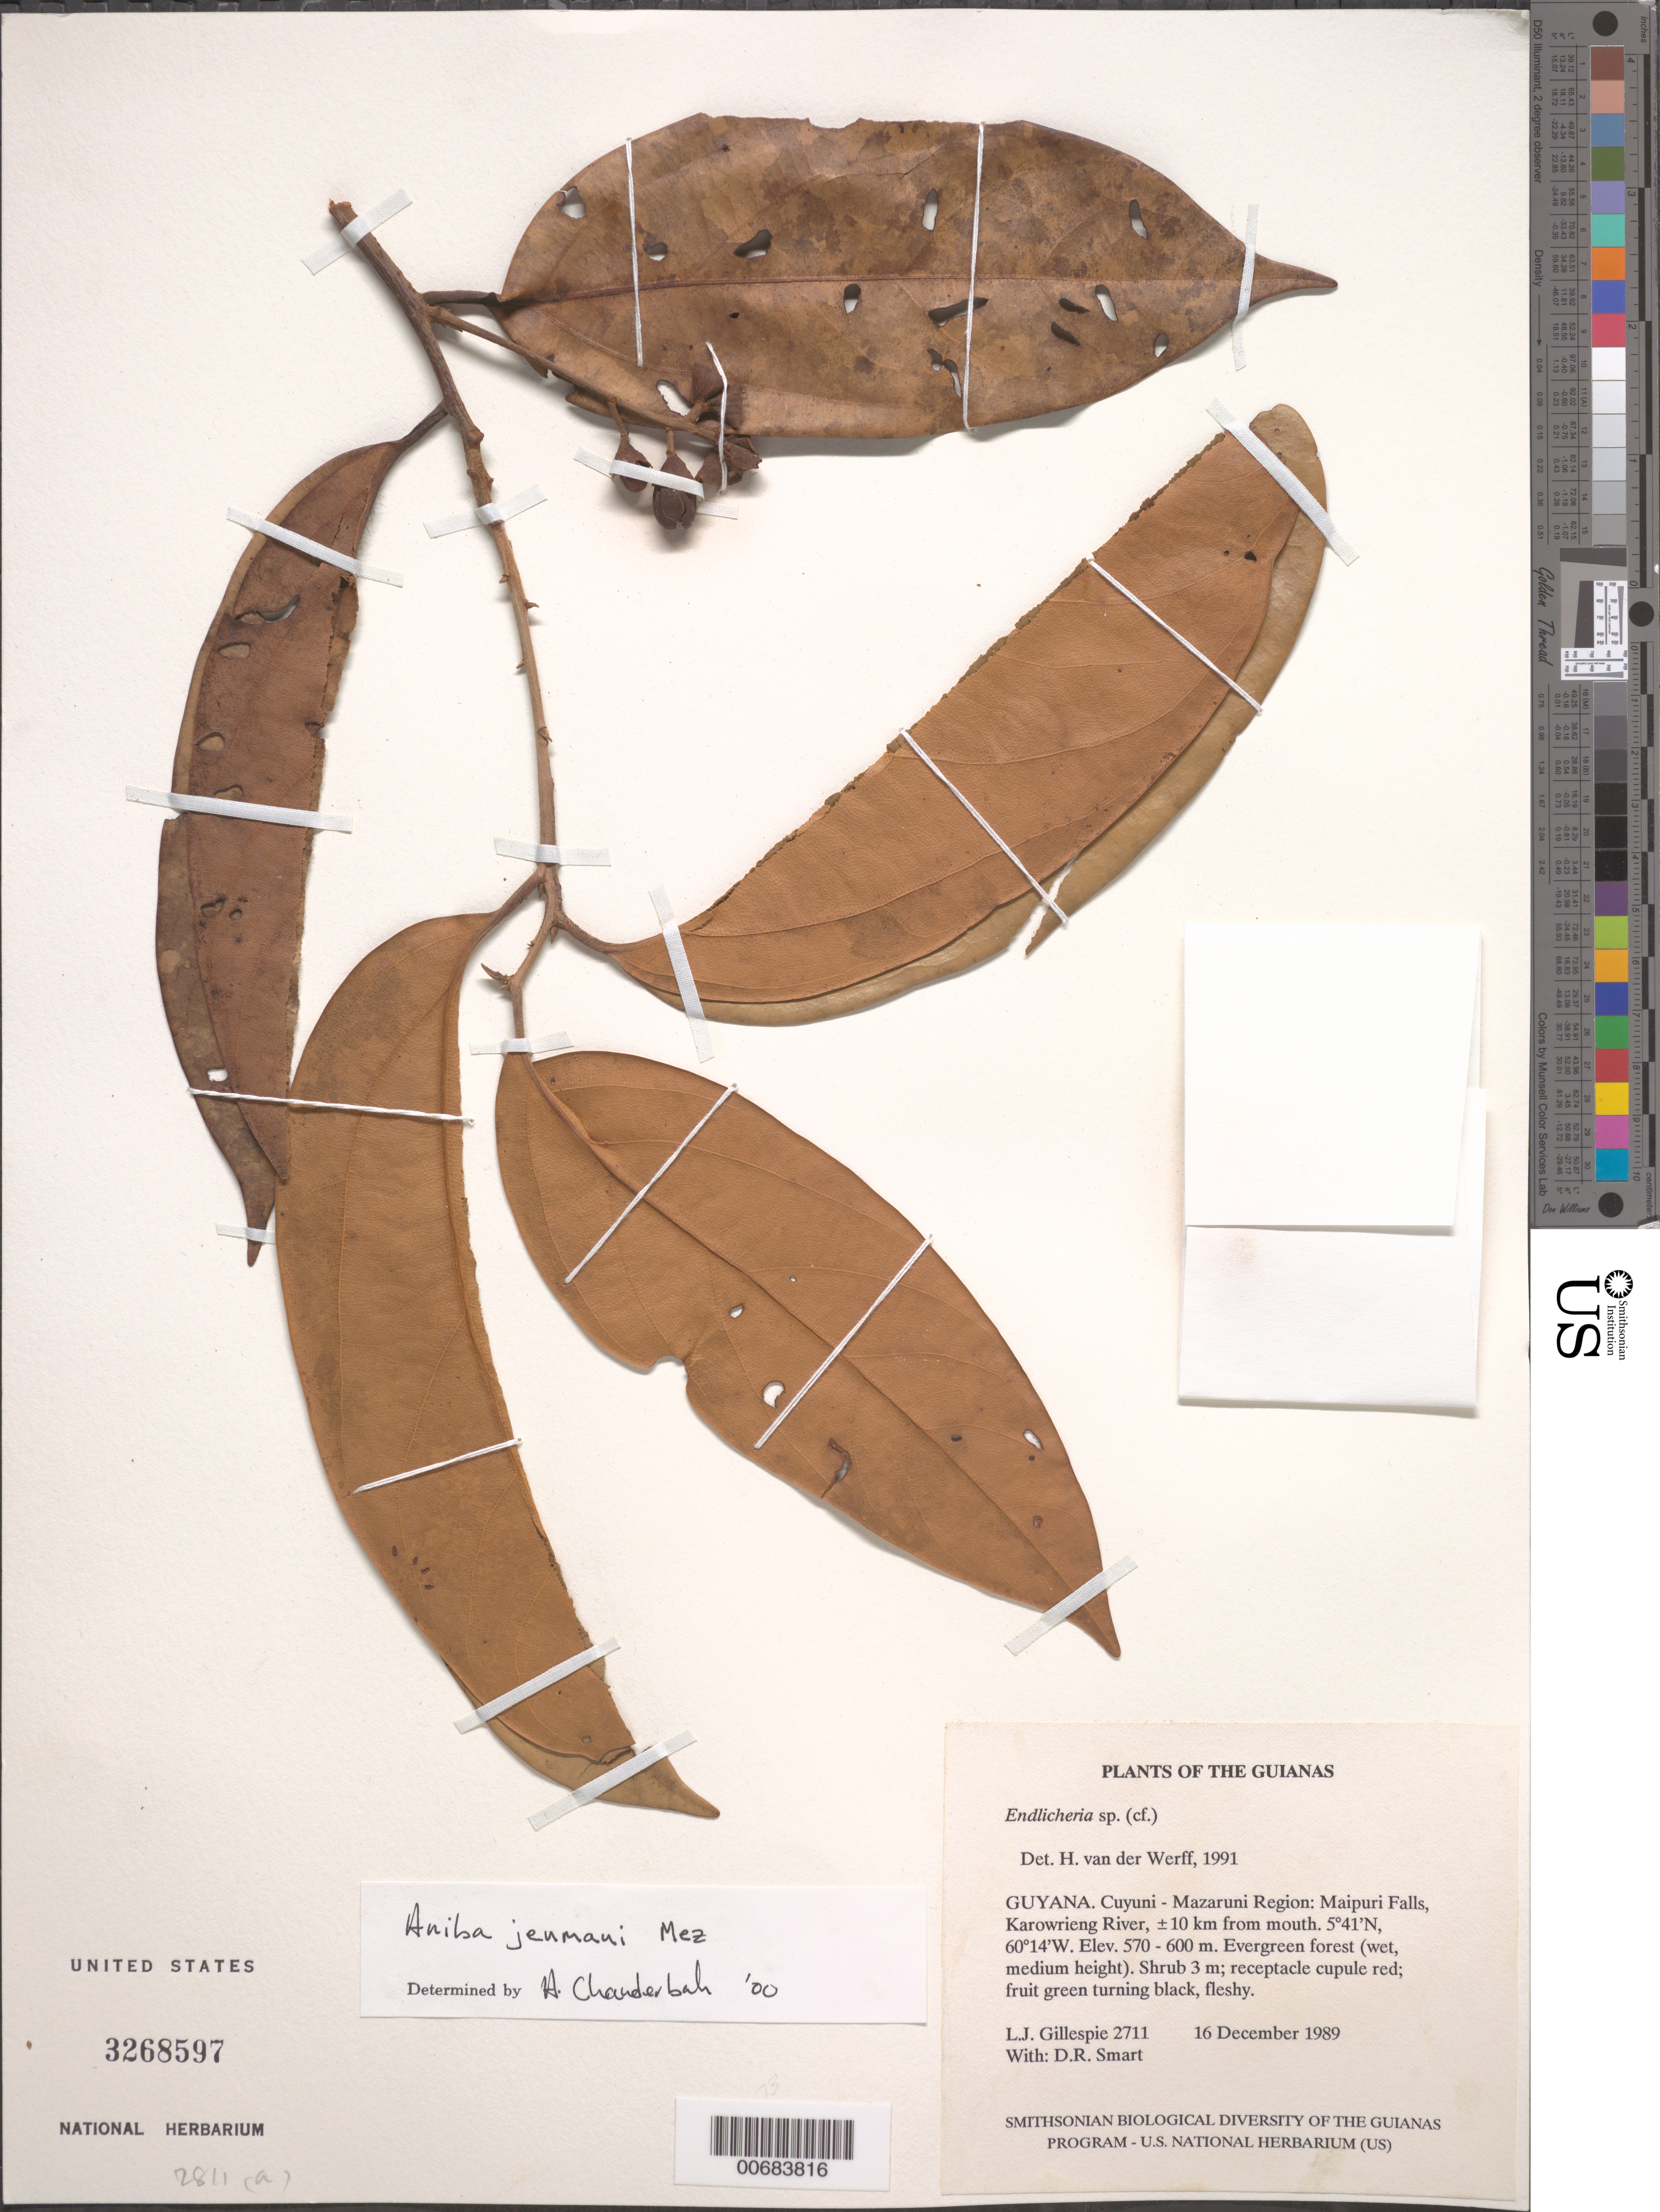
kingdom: Plantae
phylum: Tracheophyta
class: Magnoliopsida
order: Laurales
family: Lauraceae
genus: Aniba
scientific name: Aniba jenmanii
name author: Mez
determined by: Chanderbali, Andre Shashi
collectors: L. J. Gillespie & D. R. Smart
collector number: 2711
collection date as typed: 16 December 1989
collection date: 1989-12-16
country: Guyana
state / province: Cuyuni-Mazaruni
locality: Maipuri Falls, Karowrieng River, ±10 km from mouth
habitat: Evergreen forest (wet, medium height), montane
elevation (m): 570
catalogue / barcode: US 3268597